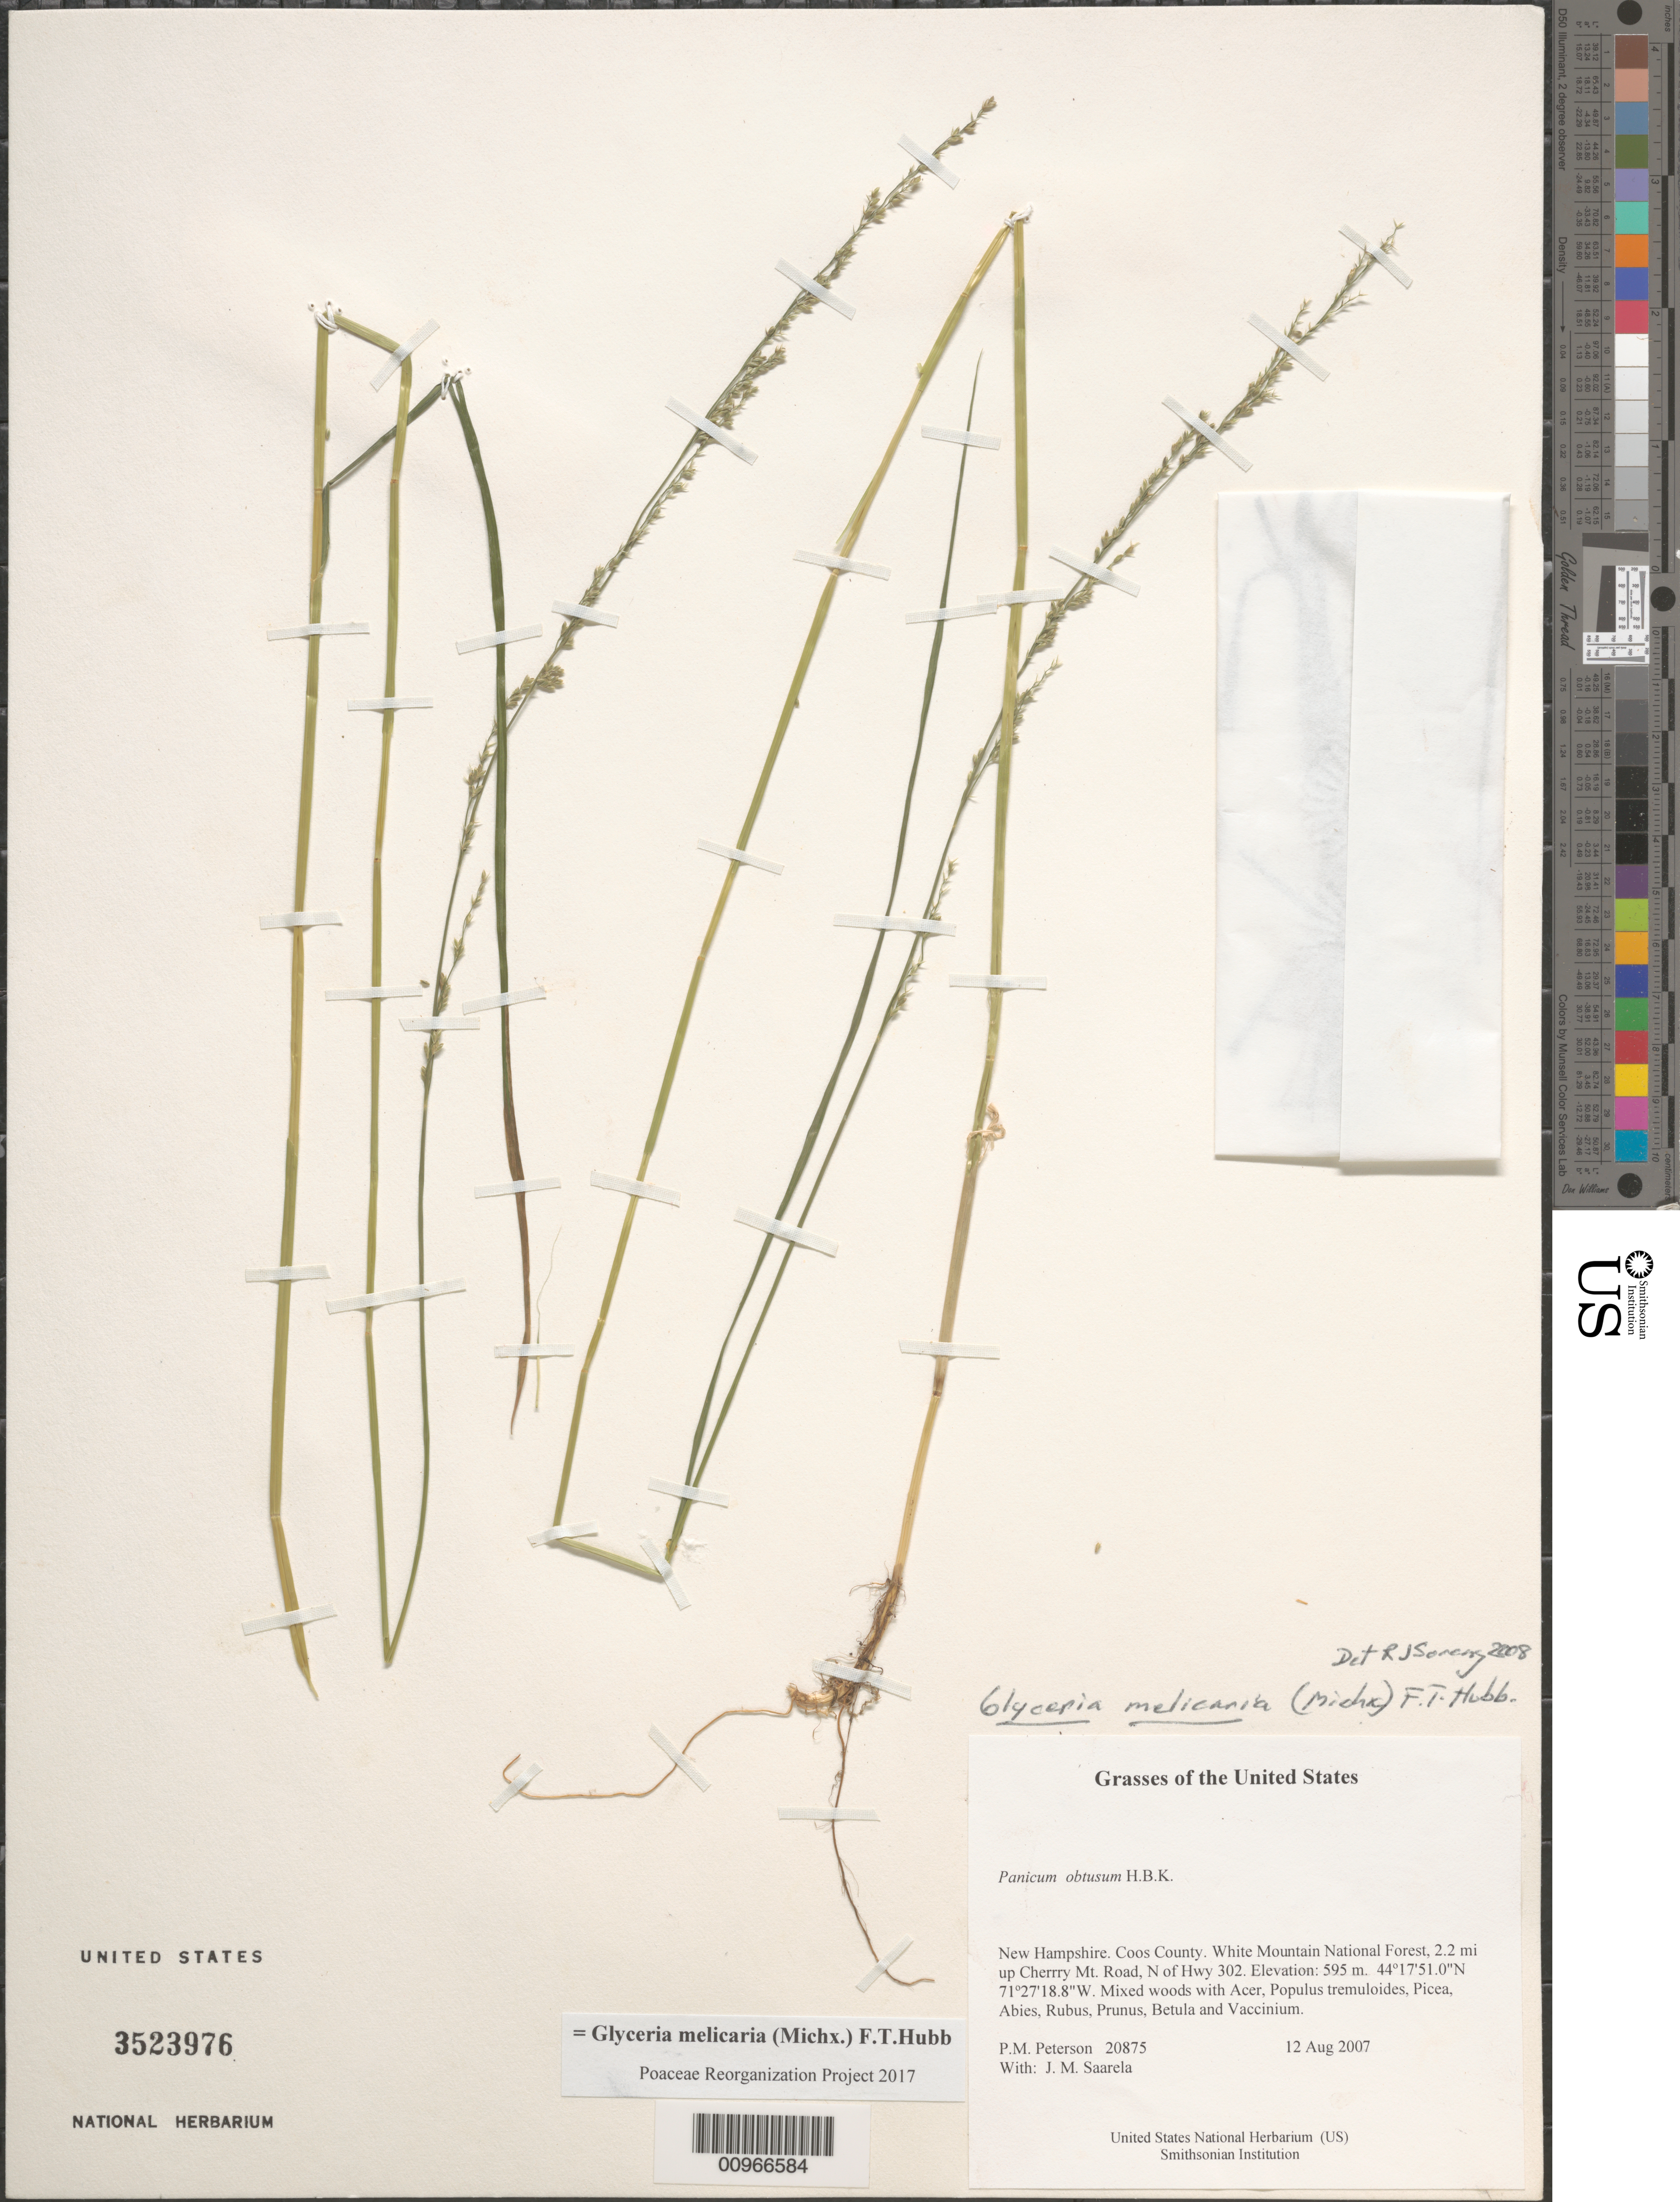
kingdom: Plantae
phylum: Tracheophyta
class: Liliopsida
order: Poales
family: Poaceae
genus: Glyceria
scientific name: Glyceria melicaria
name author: (Michx.) F.T. Hubb.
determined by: Soreng, Robert J., Research Associate (BOT), Smithsonian Institution - National Museum of Natural History (UNITED STATES)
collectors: P. M. Peterson & J. Saarela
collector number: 20875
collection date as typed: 12 Aug 2007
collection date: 2007-08-12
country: United States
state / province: New Hampshire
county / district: Coos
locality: White Mountain National Forest, 2.2 mi up Cherrry Mt. Road, N of Hwy 302.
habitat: Mixed woods with Acer, Populus tremuloides, Picea, Abies, Rubus, Prunus, Betula and Vaccinium.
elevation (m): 595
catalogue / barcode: US 3523976